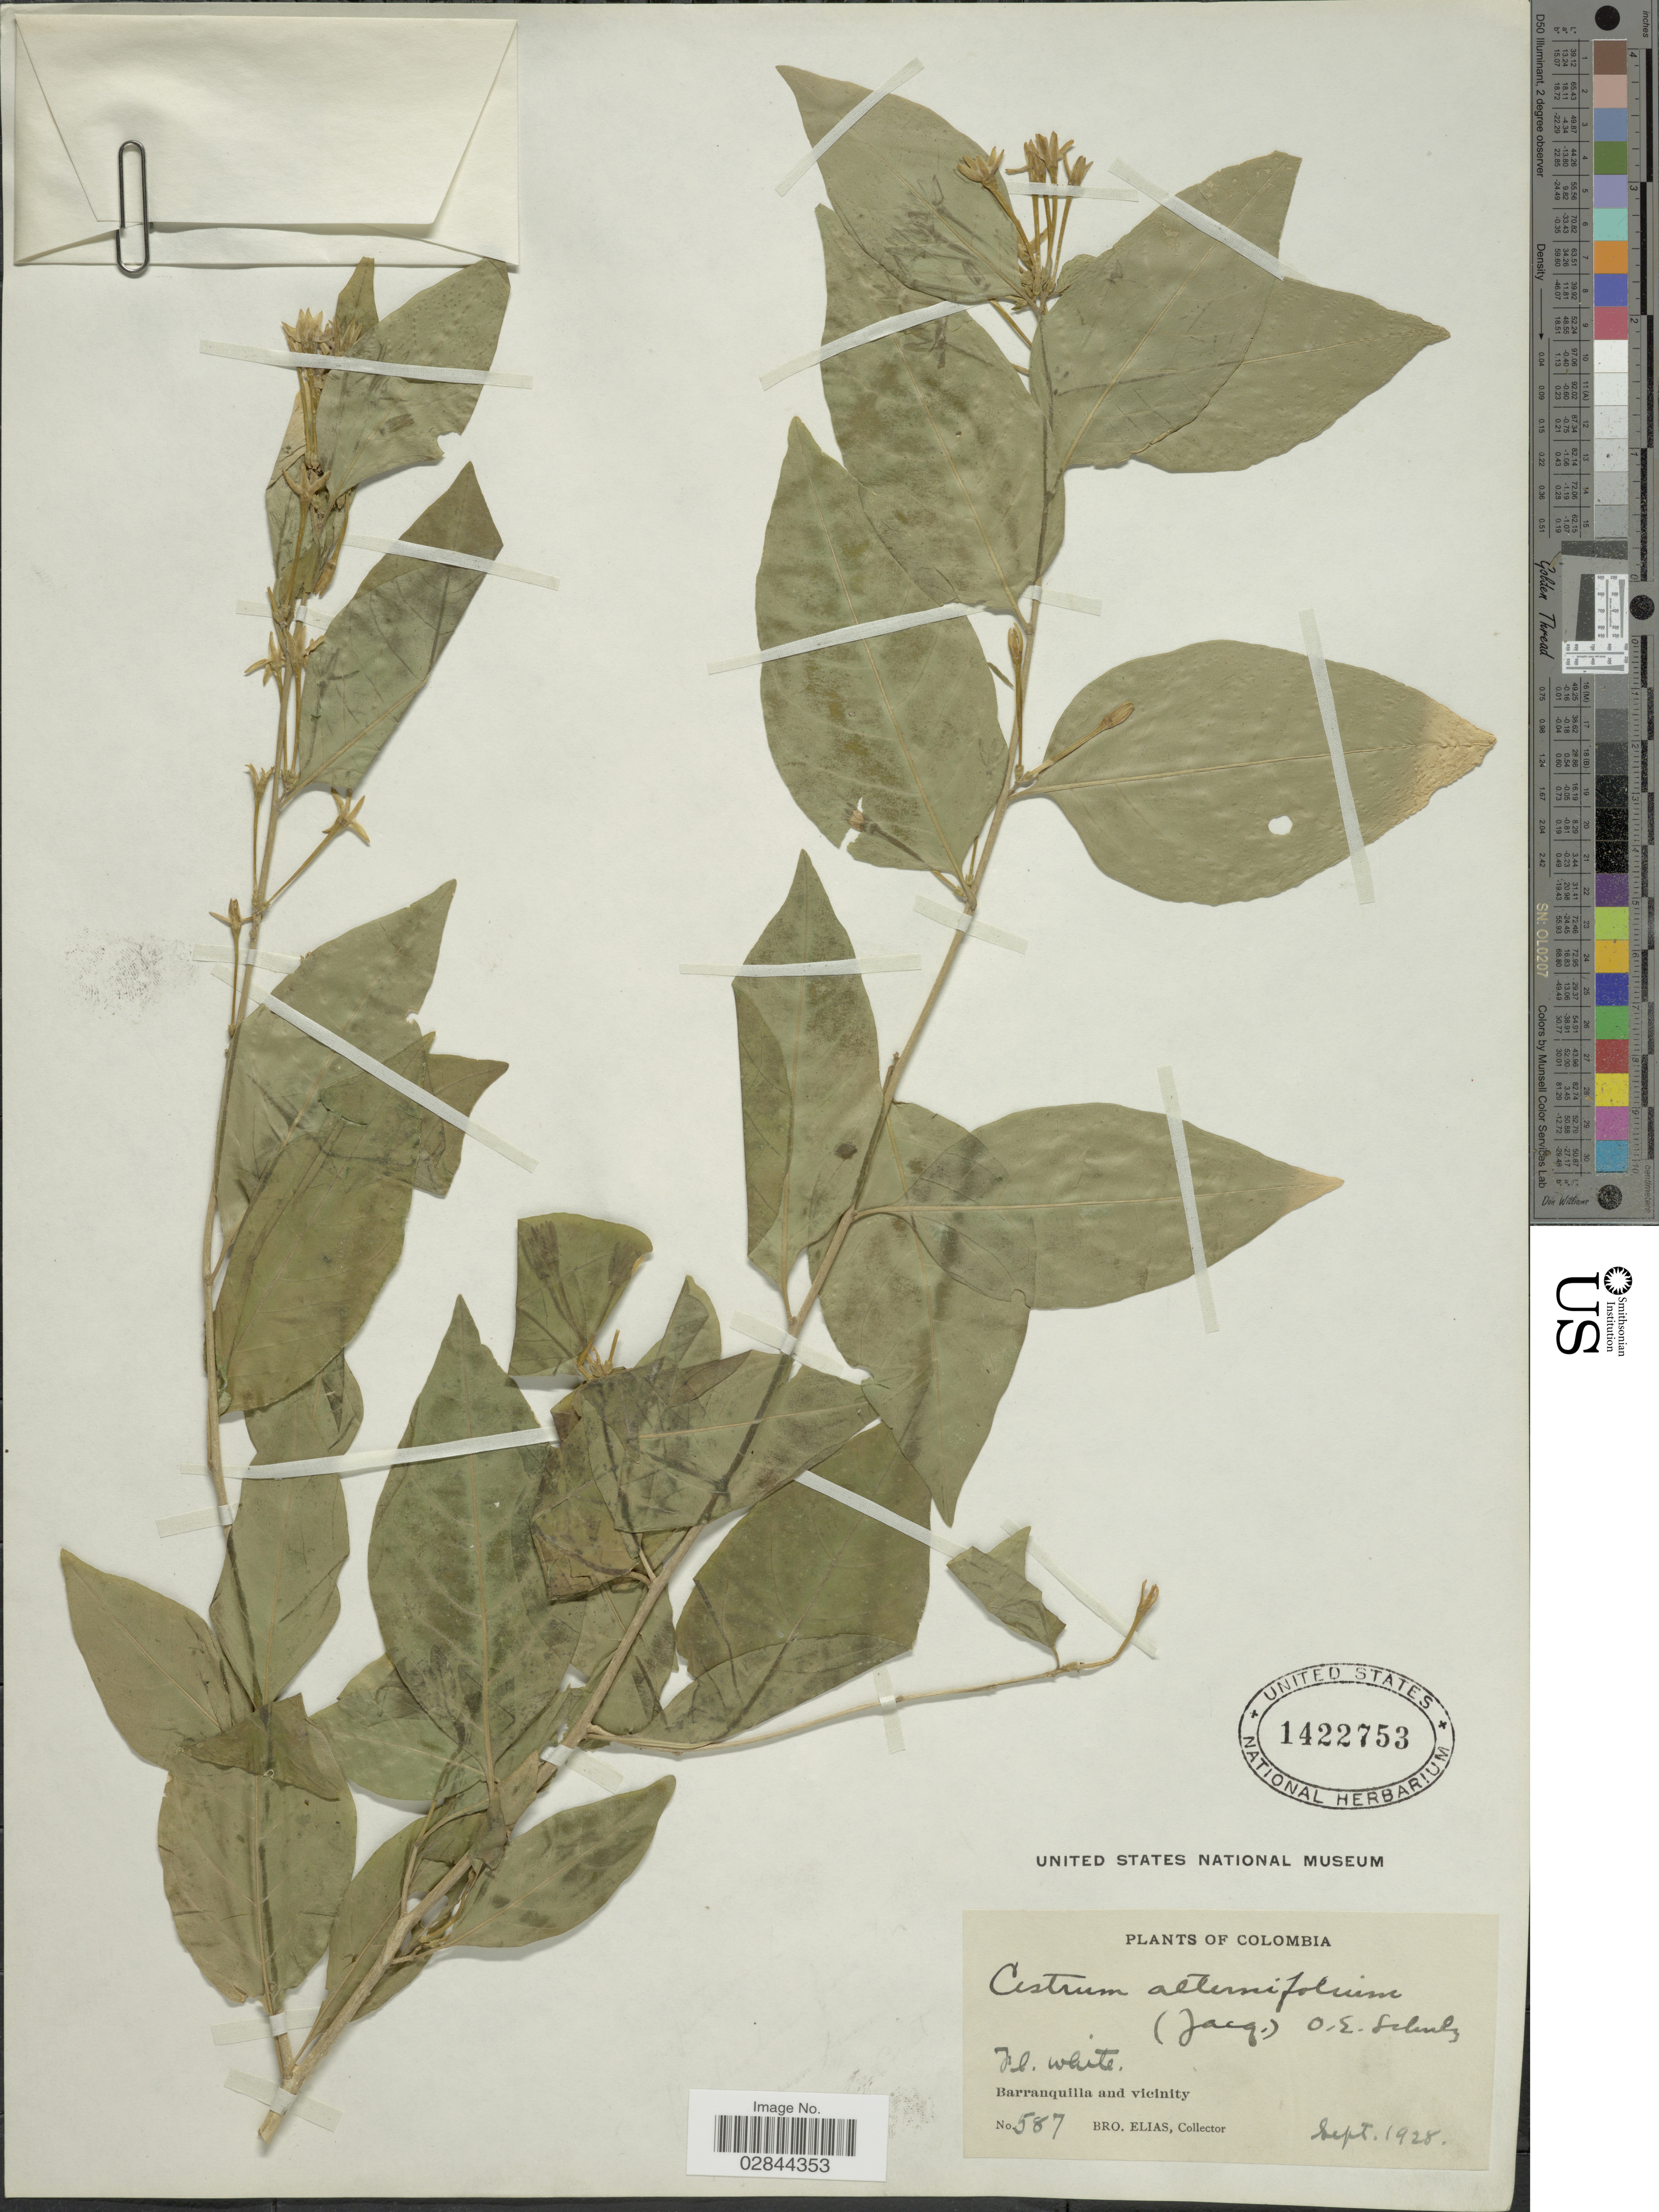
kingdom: Plantae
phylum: Tracheophyta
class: Magnoliopsida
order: Solanales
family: Solanaceae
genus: Cestrum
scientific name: Cestrum alternifolium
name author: (Jacq.) O.E. Schulz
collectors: Bro. Elias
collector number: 587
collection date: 1928-09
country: Colombia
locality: Barranquilla and vicinity.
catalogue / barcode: US 1422753